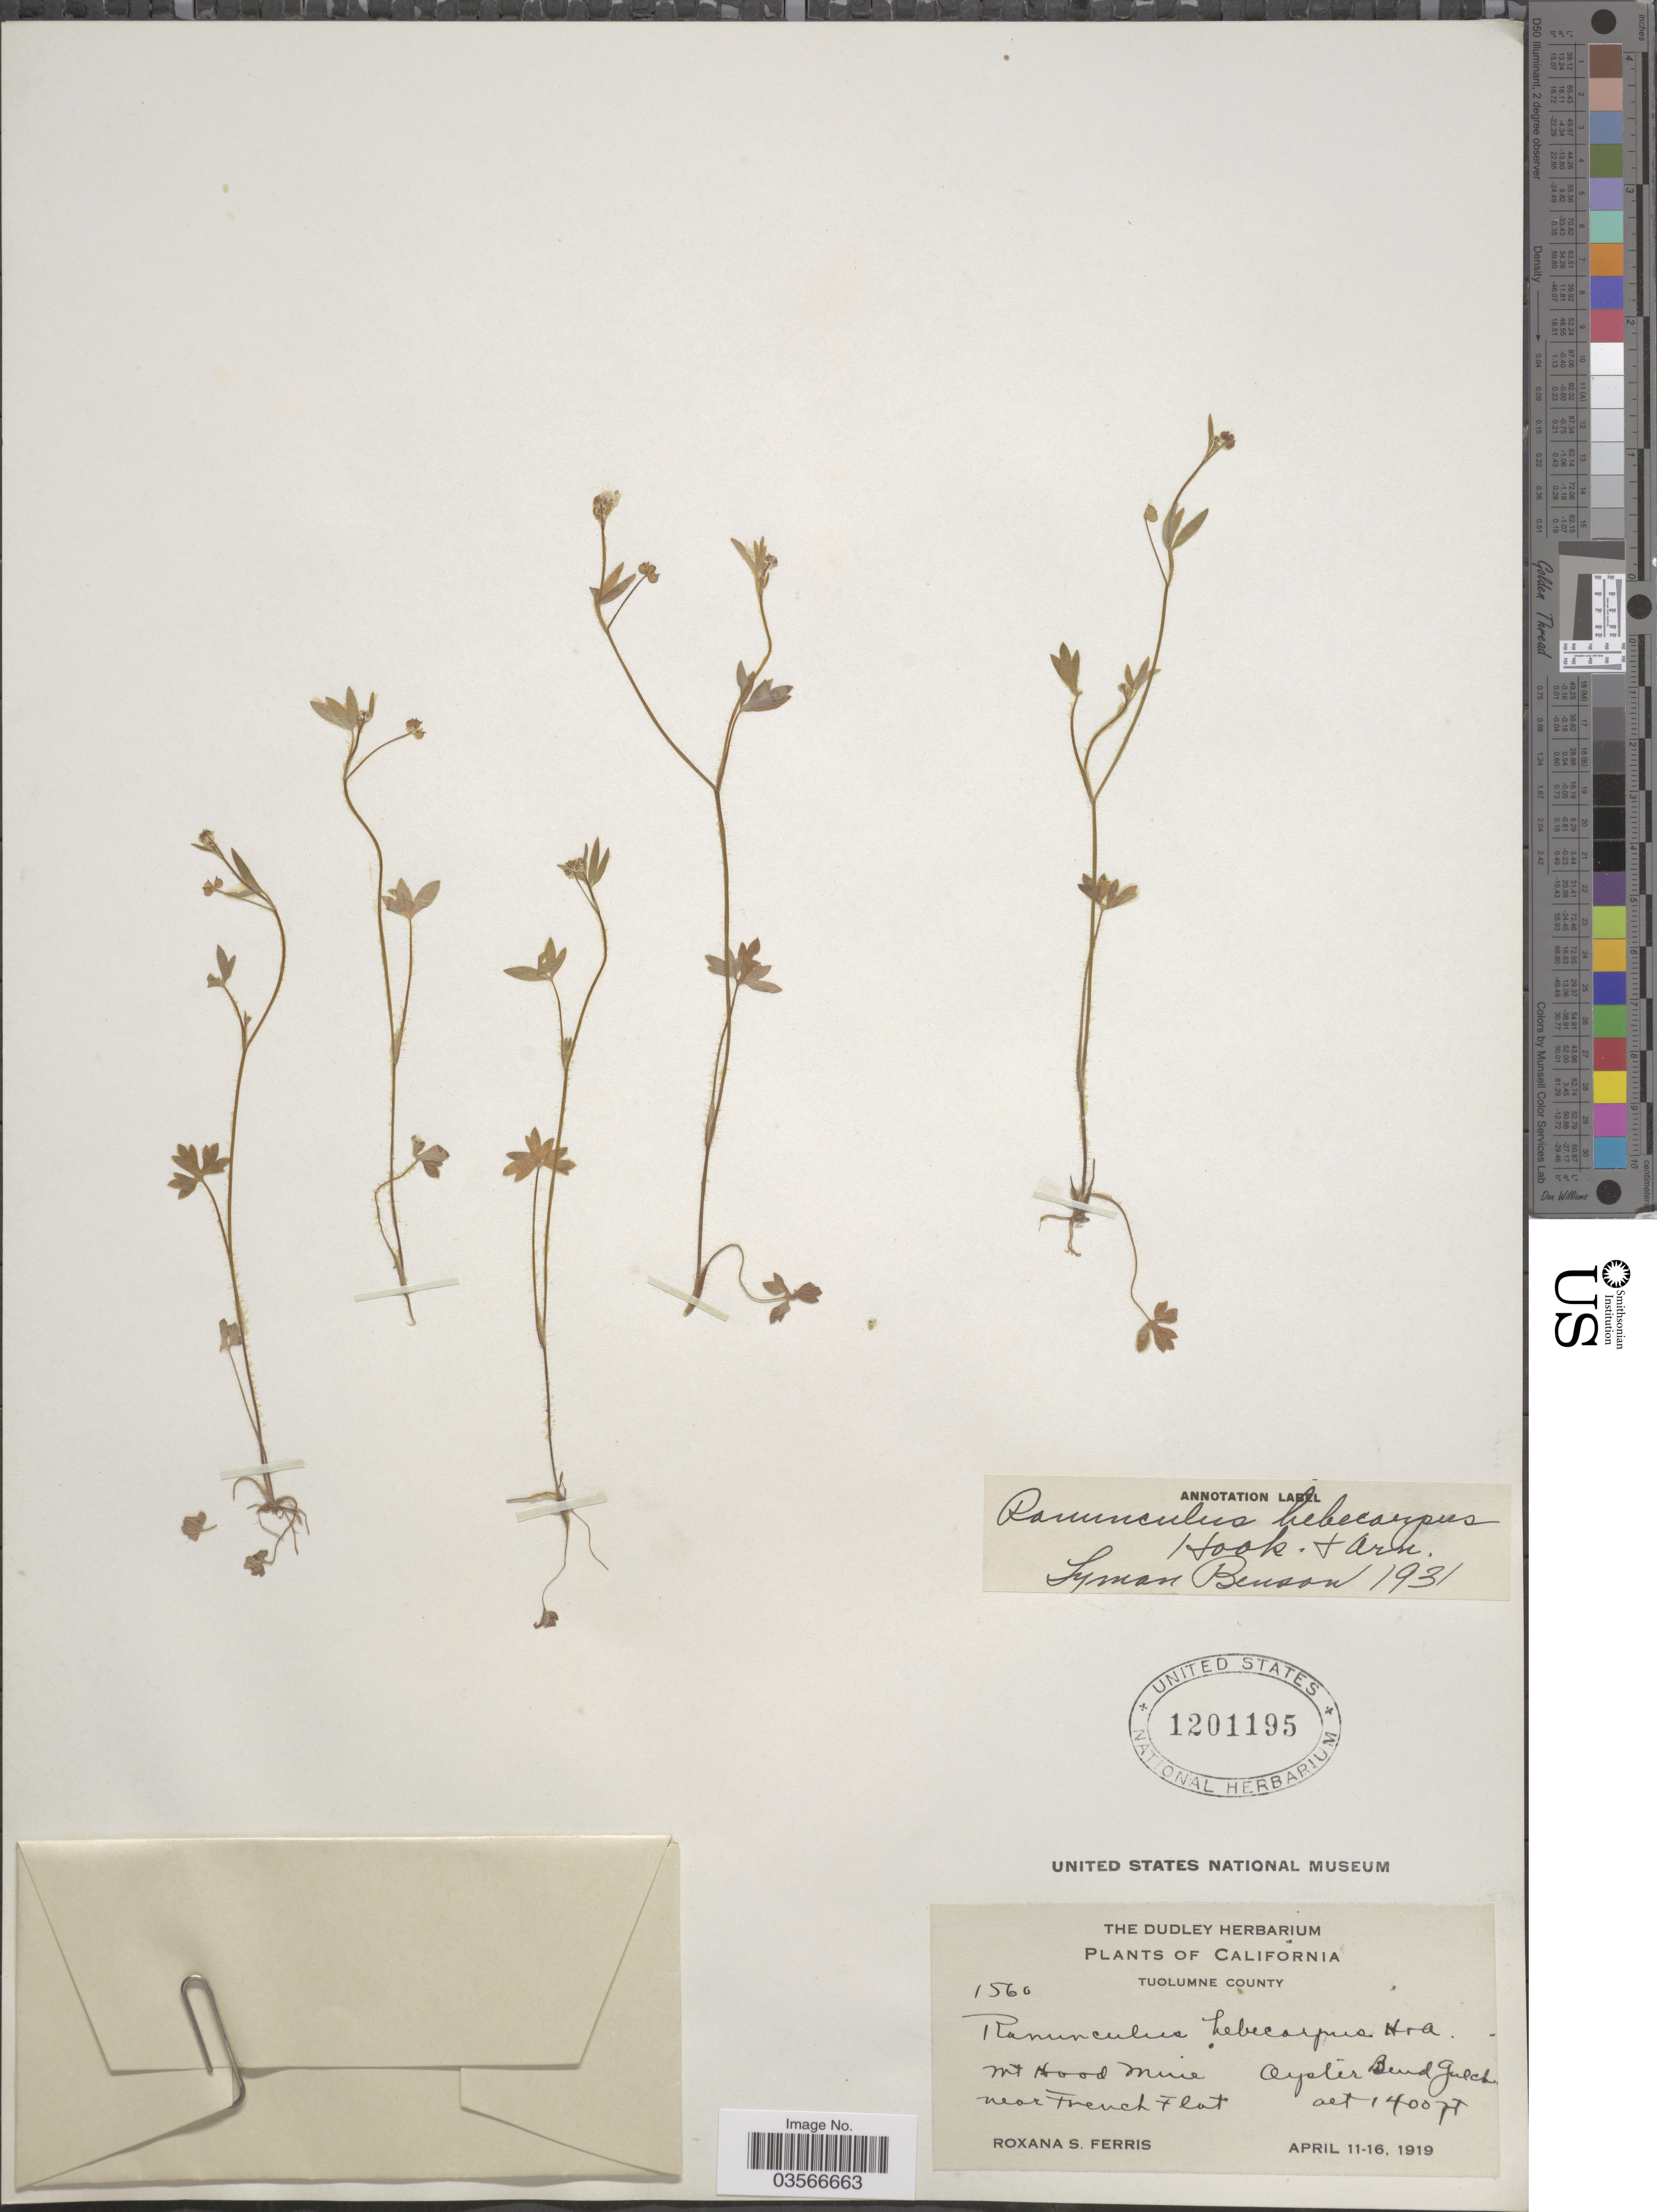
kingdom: Plantae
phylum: Tracheophyta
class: Magnoliopsida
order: Ranunculales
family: Ranunculaceae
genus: Ranunculus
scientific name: Ranunculus hebecarpus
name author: Hook. & Arn.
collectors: R. S. Ferris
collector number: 1560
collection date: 1919-04-11/1919-04-16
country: United States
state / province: California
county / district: Tuolumne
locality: Tuolumne County. Mt Hood Mine near French Flat. Oyster Bend Gulch.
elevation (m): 427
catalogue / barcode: US 1201195